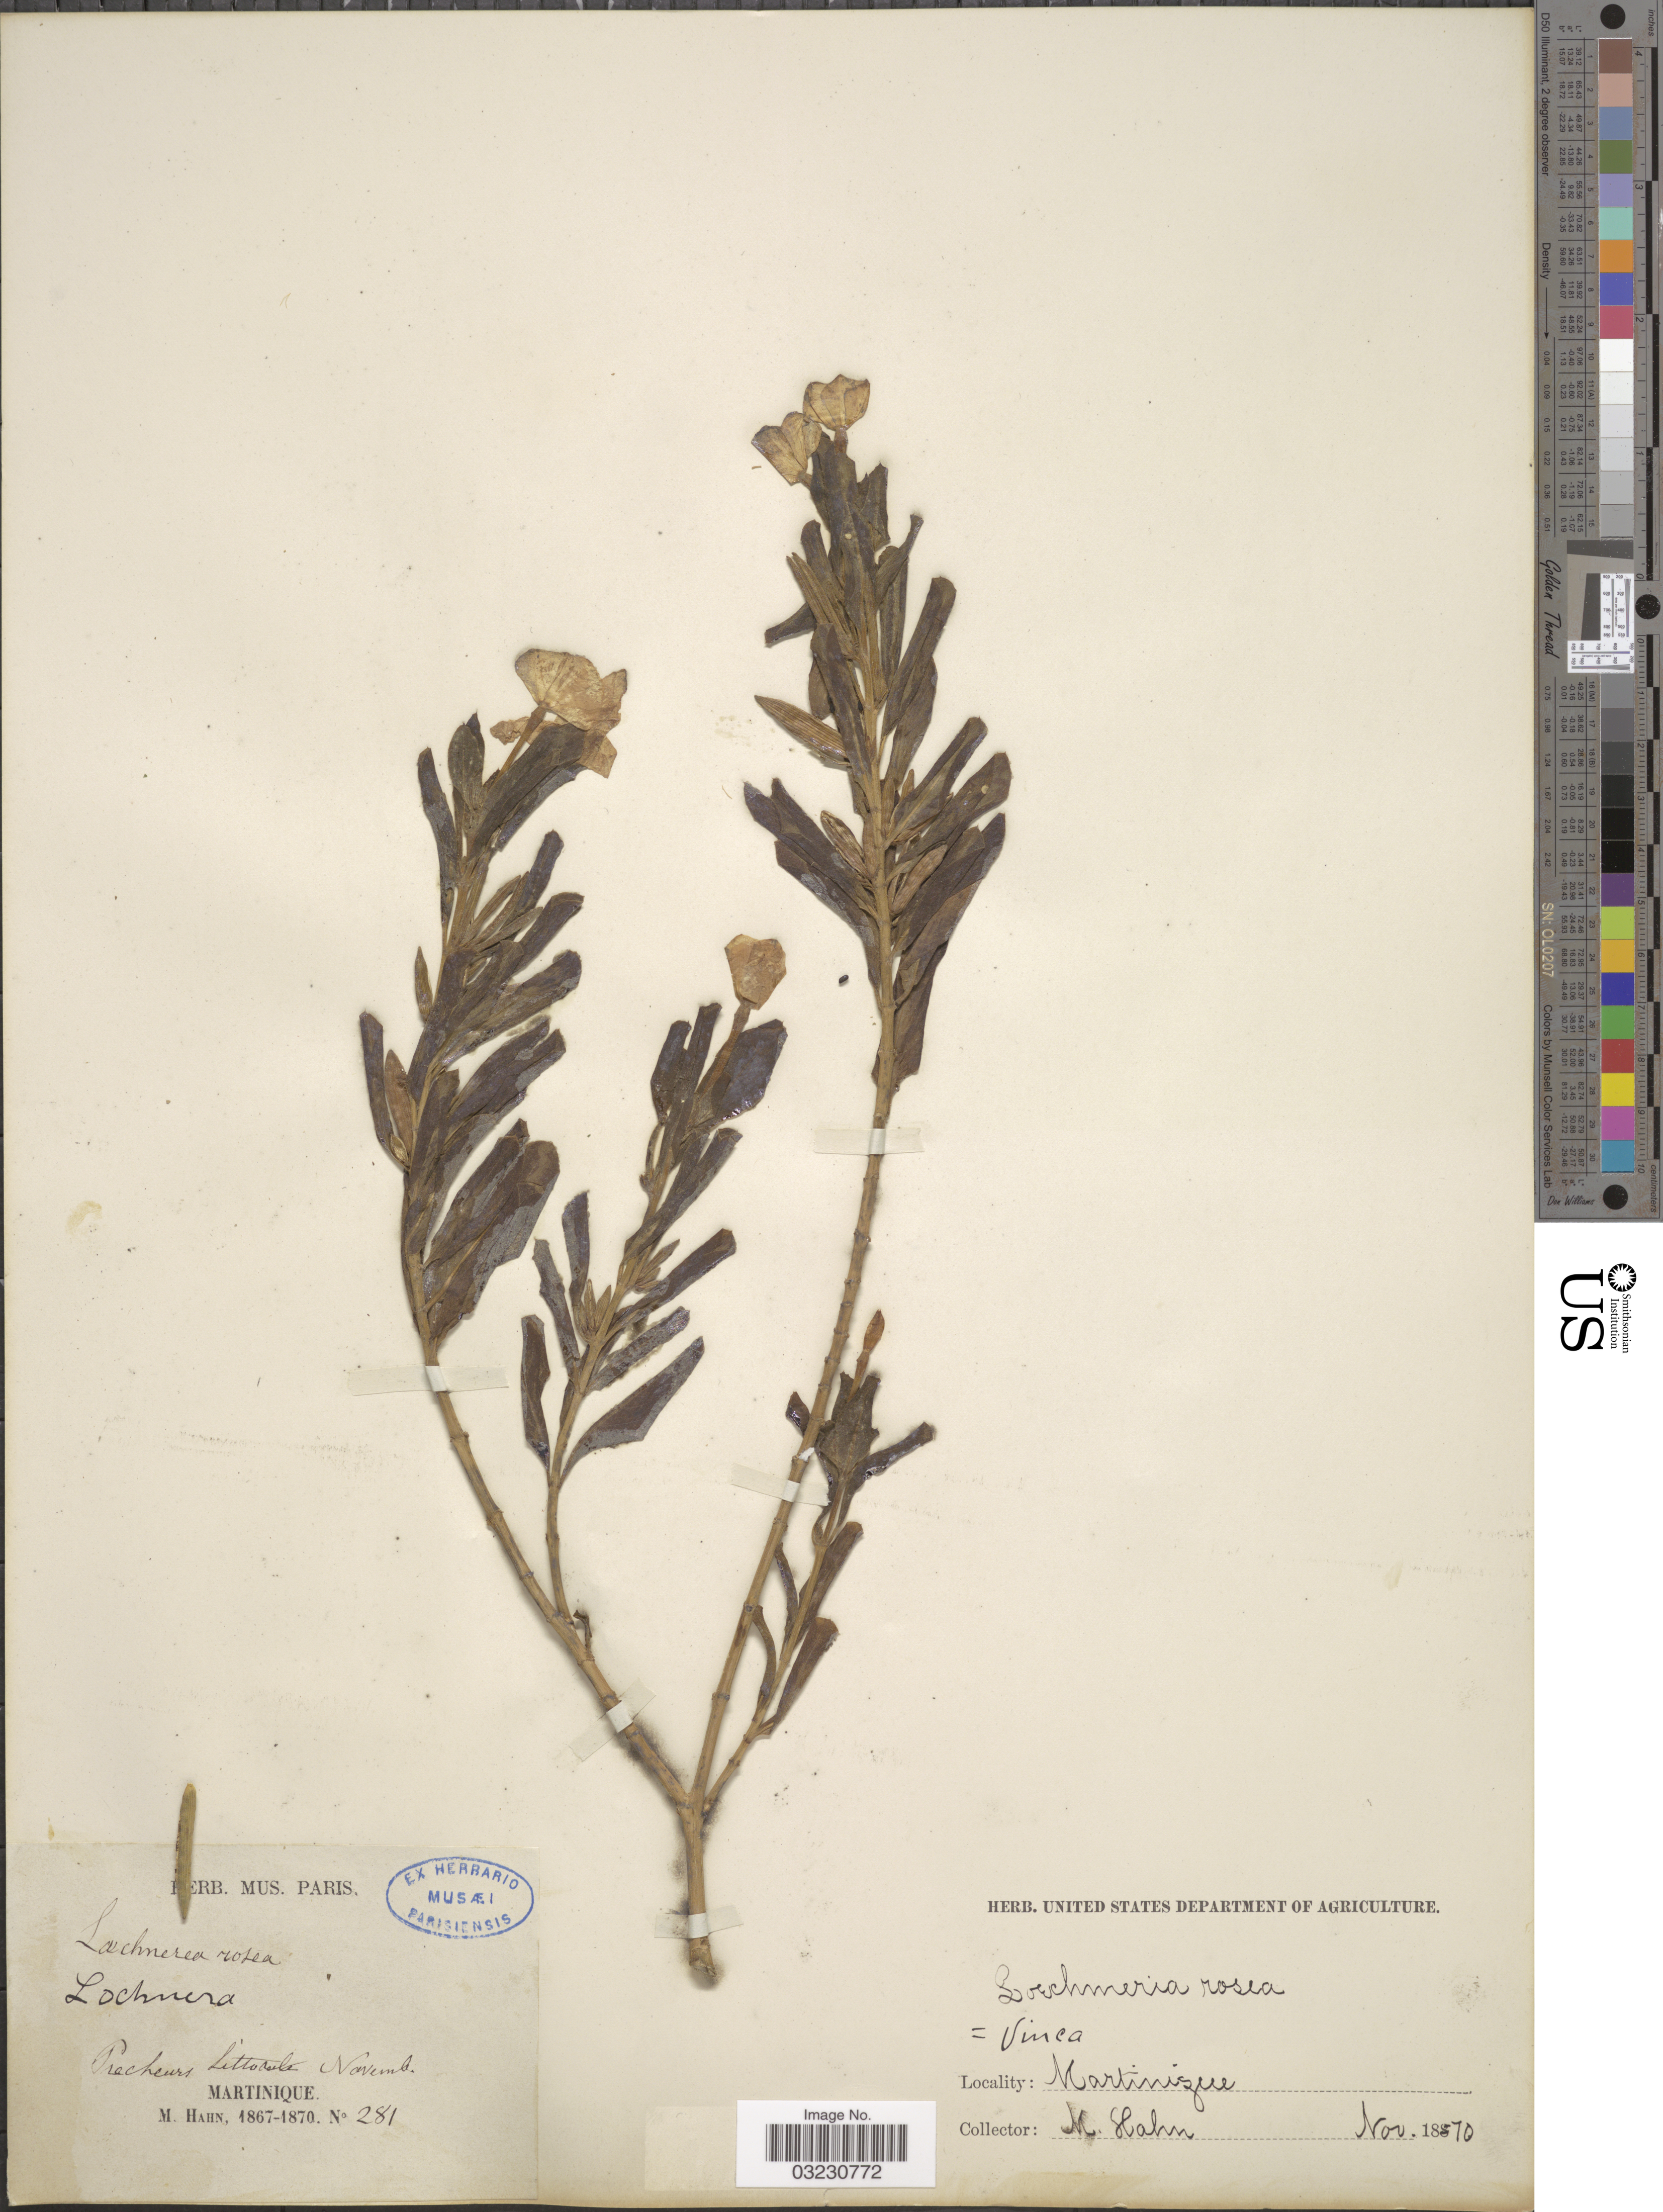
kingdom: Plantae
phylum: Tracheophyta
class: Magnoliopsida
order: Gentianales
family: Apocynaceae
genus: Catharanthus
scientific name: Catharanthus roseus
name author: (L.) G. Don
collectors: M. Hahn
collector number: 281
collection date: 1870-11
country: Martinique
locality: Precheurs [interpreted] Littorale.